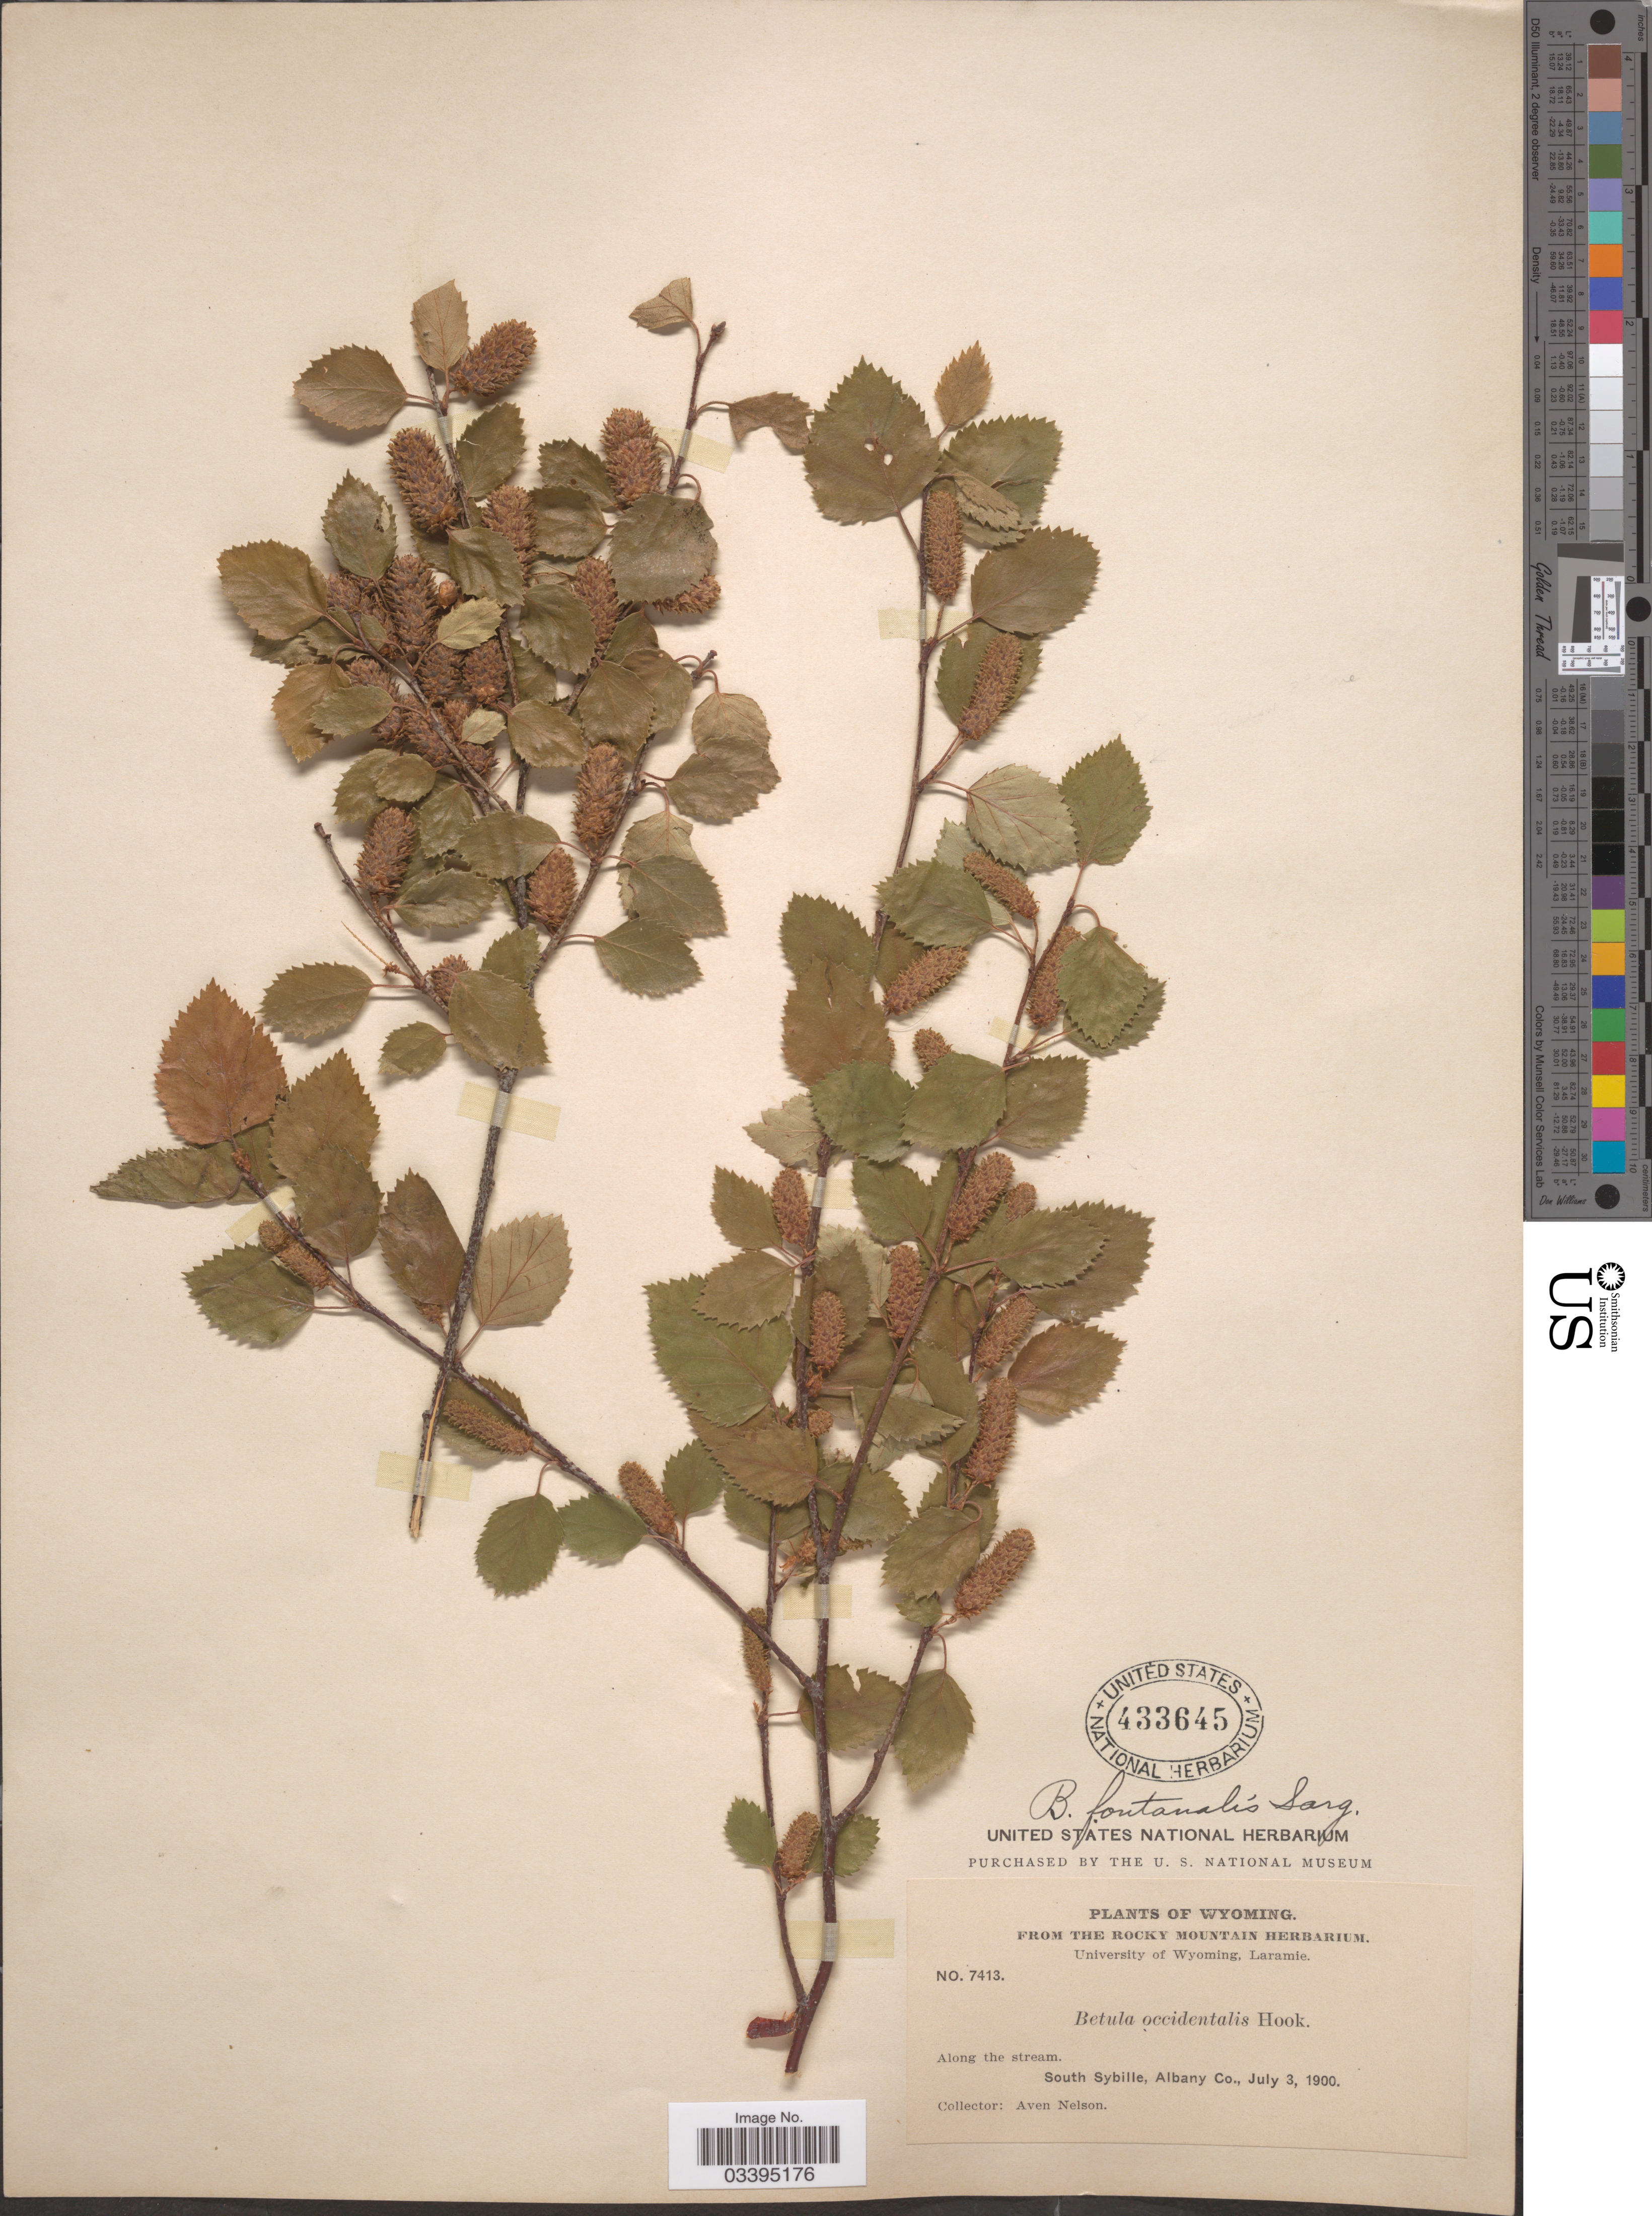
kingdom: Plantae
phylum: Tracheophyta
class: Magnoliopsida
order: Fagales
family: Betulaceae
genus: Betula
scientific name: Betula fontinalis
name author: Sarg.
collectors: A. Nelson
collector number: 7413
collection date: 1900-07-03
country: United States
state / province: Wyoming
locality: South Sybille, Albany Co.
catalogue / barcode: US 433645